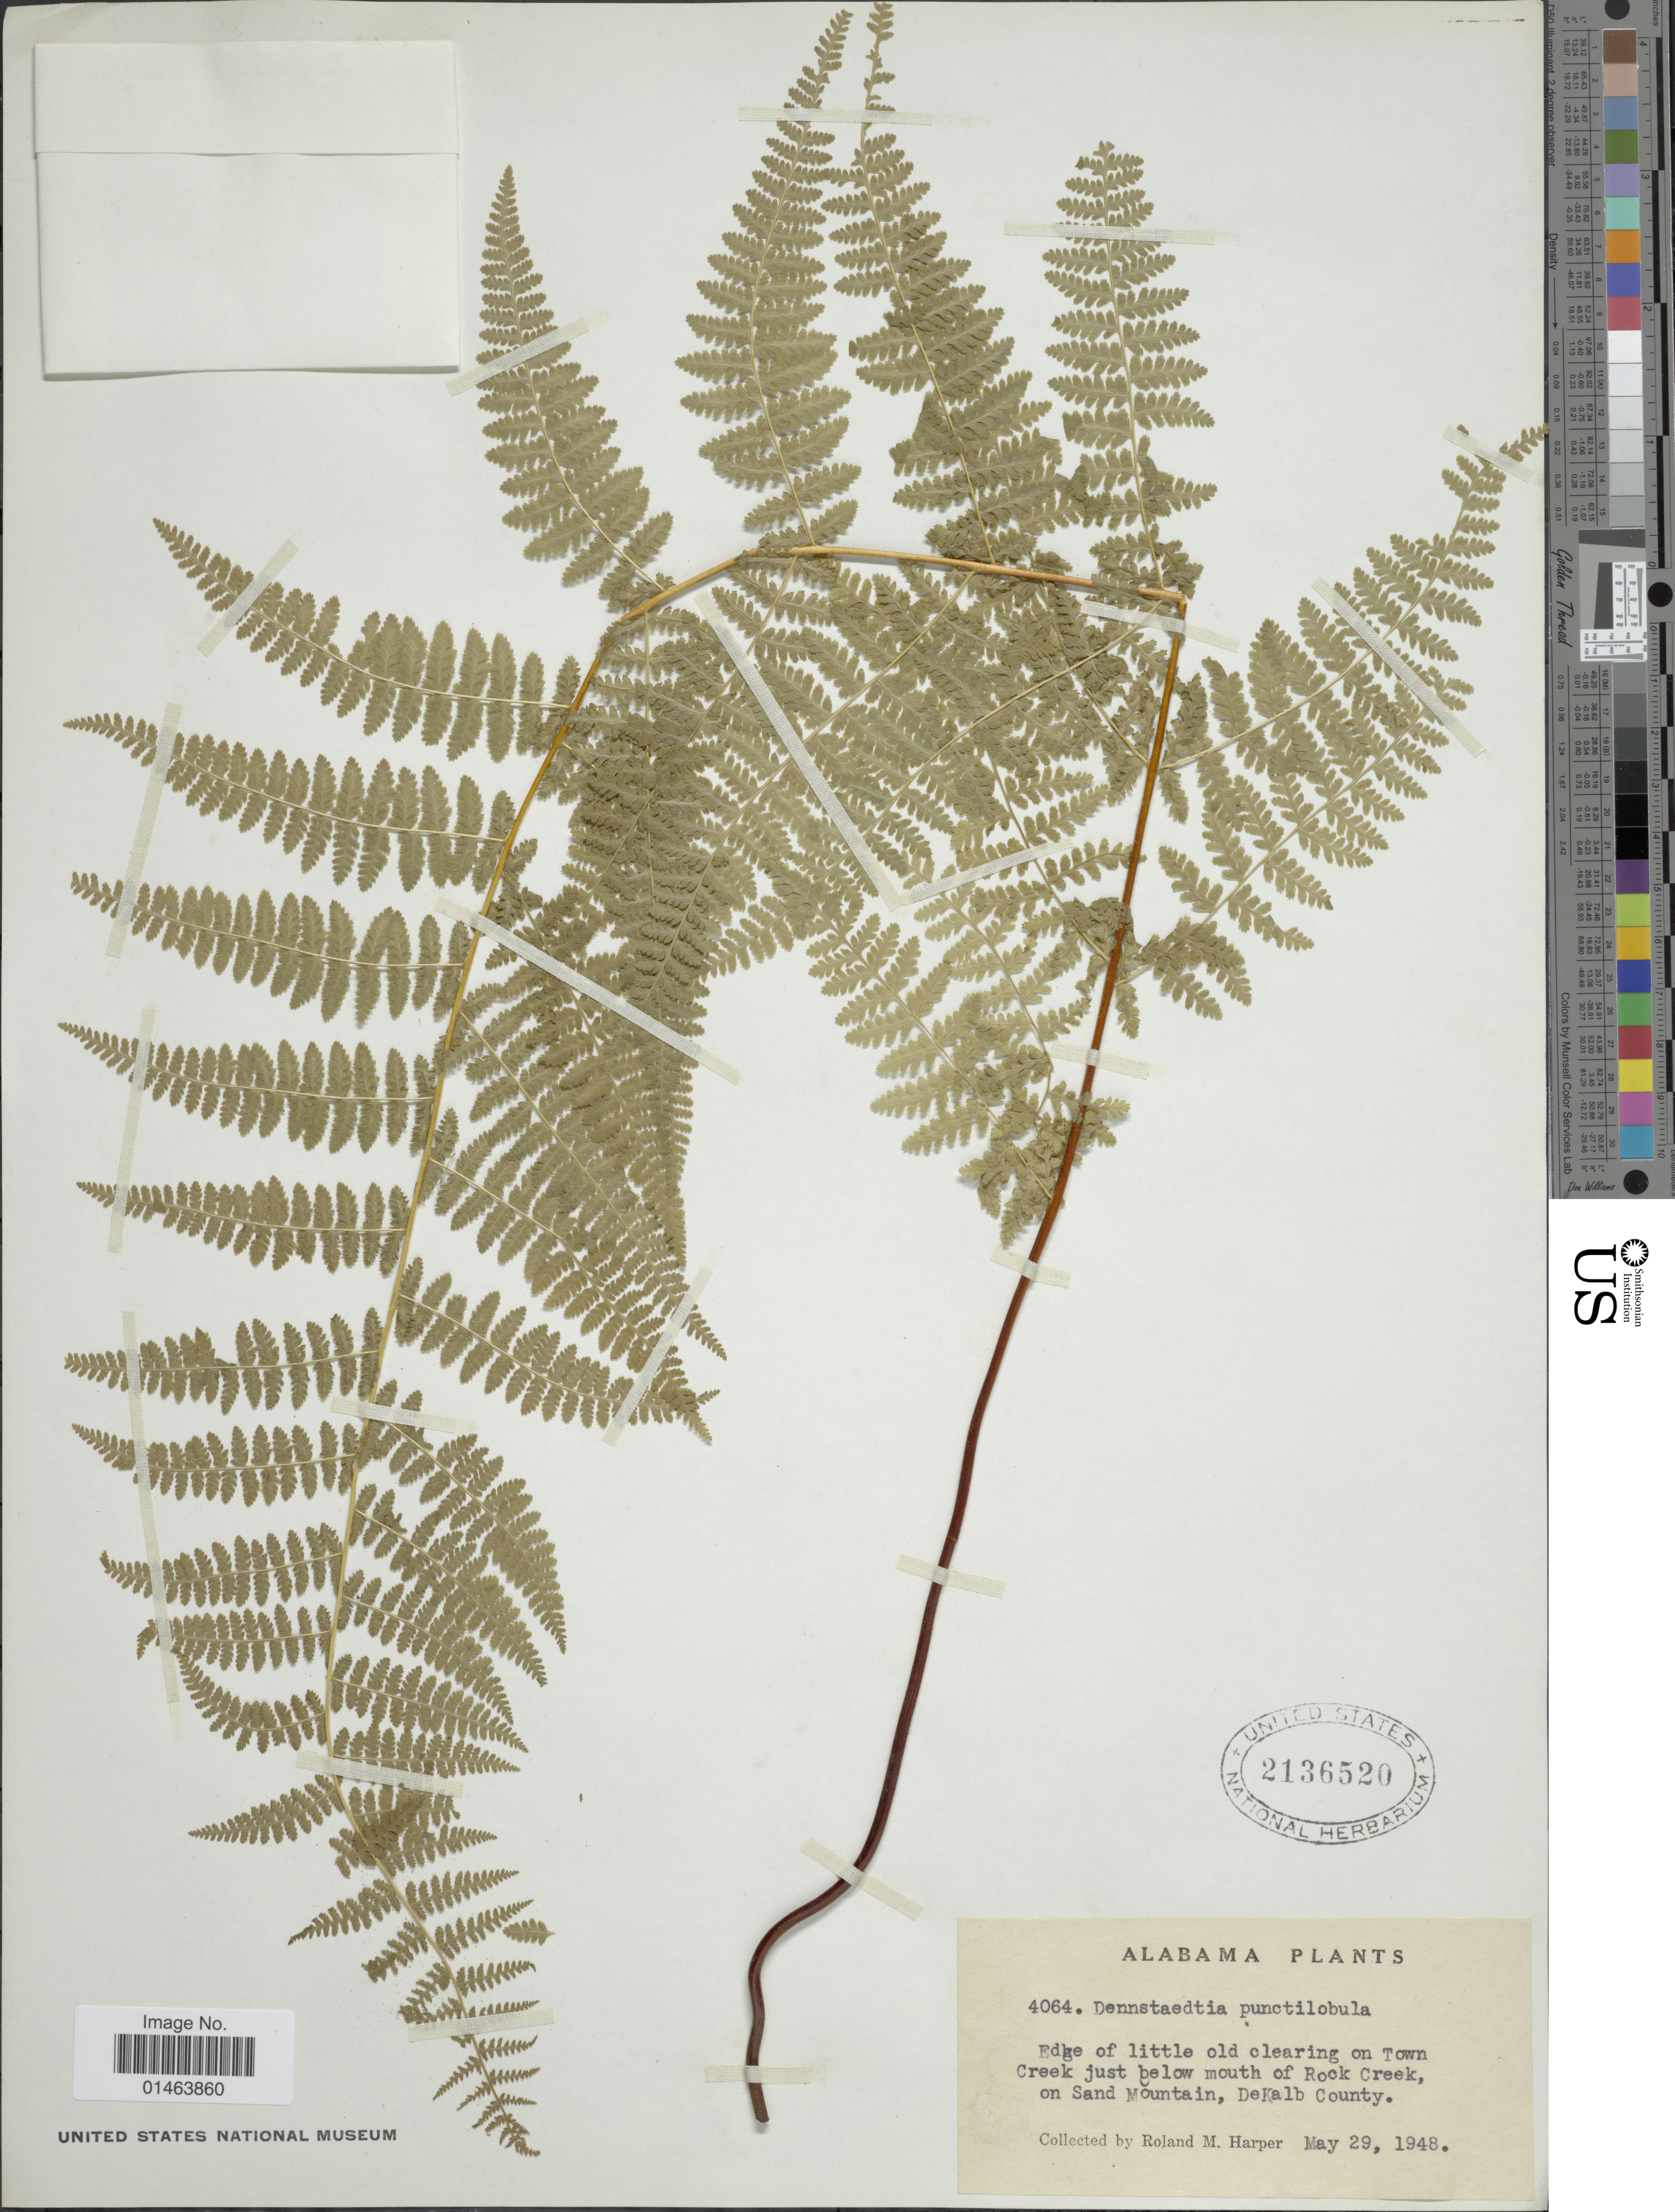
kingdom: Plantae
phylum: Tracheophyta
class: Polypodiopsida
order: Polypodiales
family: Dennstaedtiaceae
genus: Dennstaedtia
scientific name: Dennstaedtia punctilobula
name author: (Michx.) T. Moore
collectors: R. M. Harper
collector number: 4064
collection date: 1948-05-29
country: United States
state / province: Alabama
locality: Alabama, edge of little old clearing on Town Creek just below mouth of Rock Creek, on Sand Mountain, De Kalb County.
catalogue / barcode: US 2136520